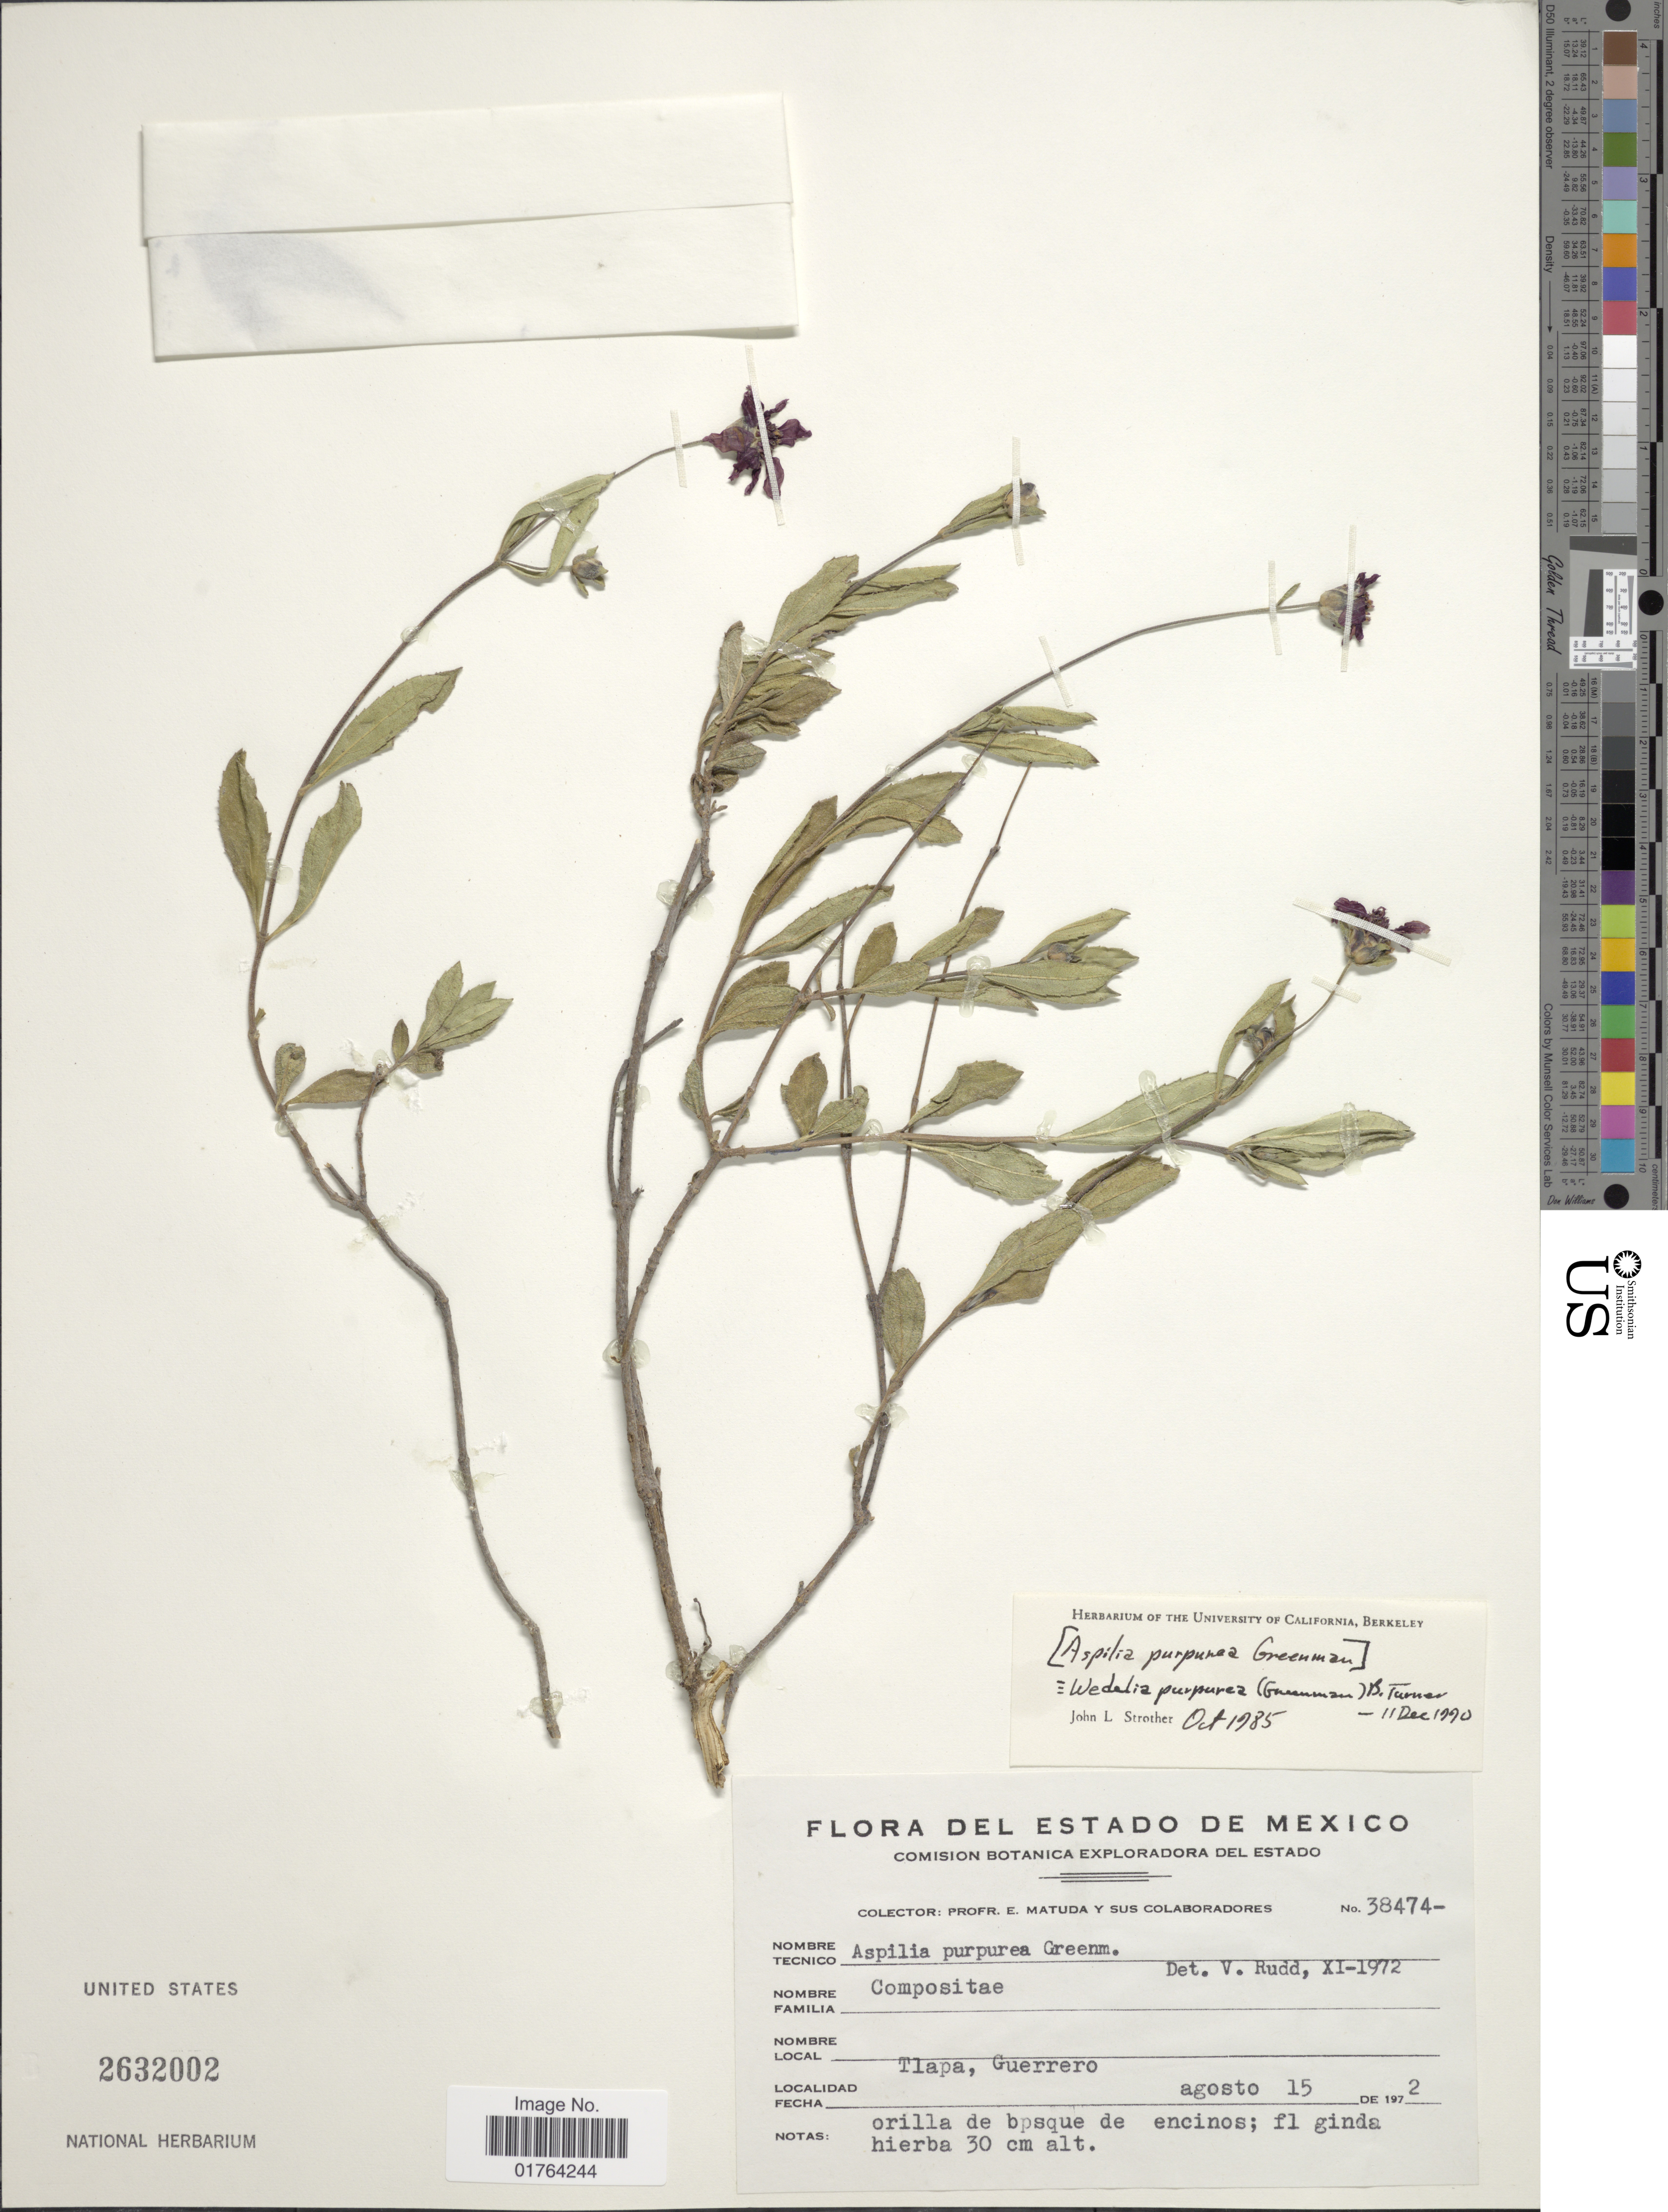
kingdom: Plantae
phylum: Tracheophyta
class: Magnoliopsida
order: Asterales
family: Asteraceae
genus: Wedelia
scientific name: Wedelia purpurea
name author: (Greenm.) B.L. Turner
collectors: E. Matuda & Sus Colaboradores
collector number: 38474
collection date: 1972-08-15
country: Mexico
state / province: Guerrero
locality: Del Estado de Mexico, Tlapa, Guerrero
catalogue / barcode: US 2632002